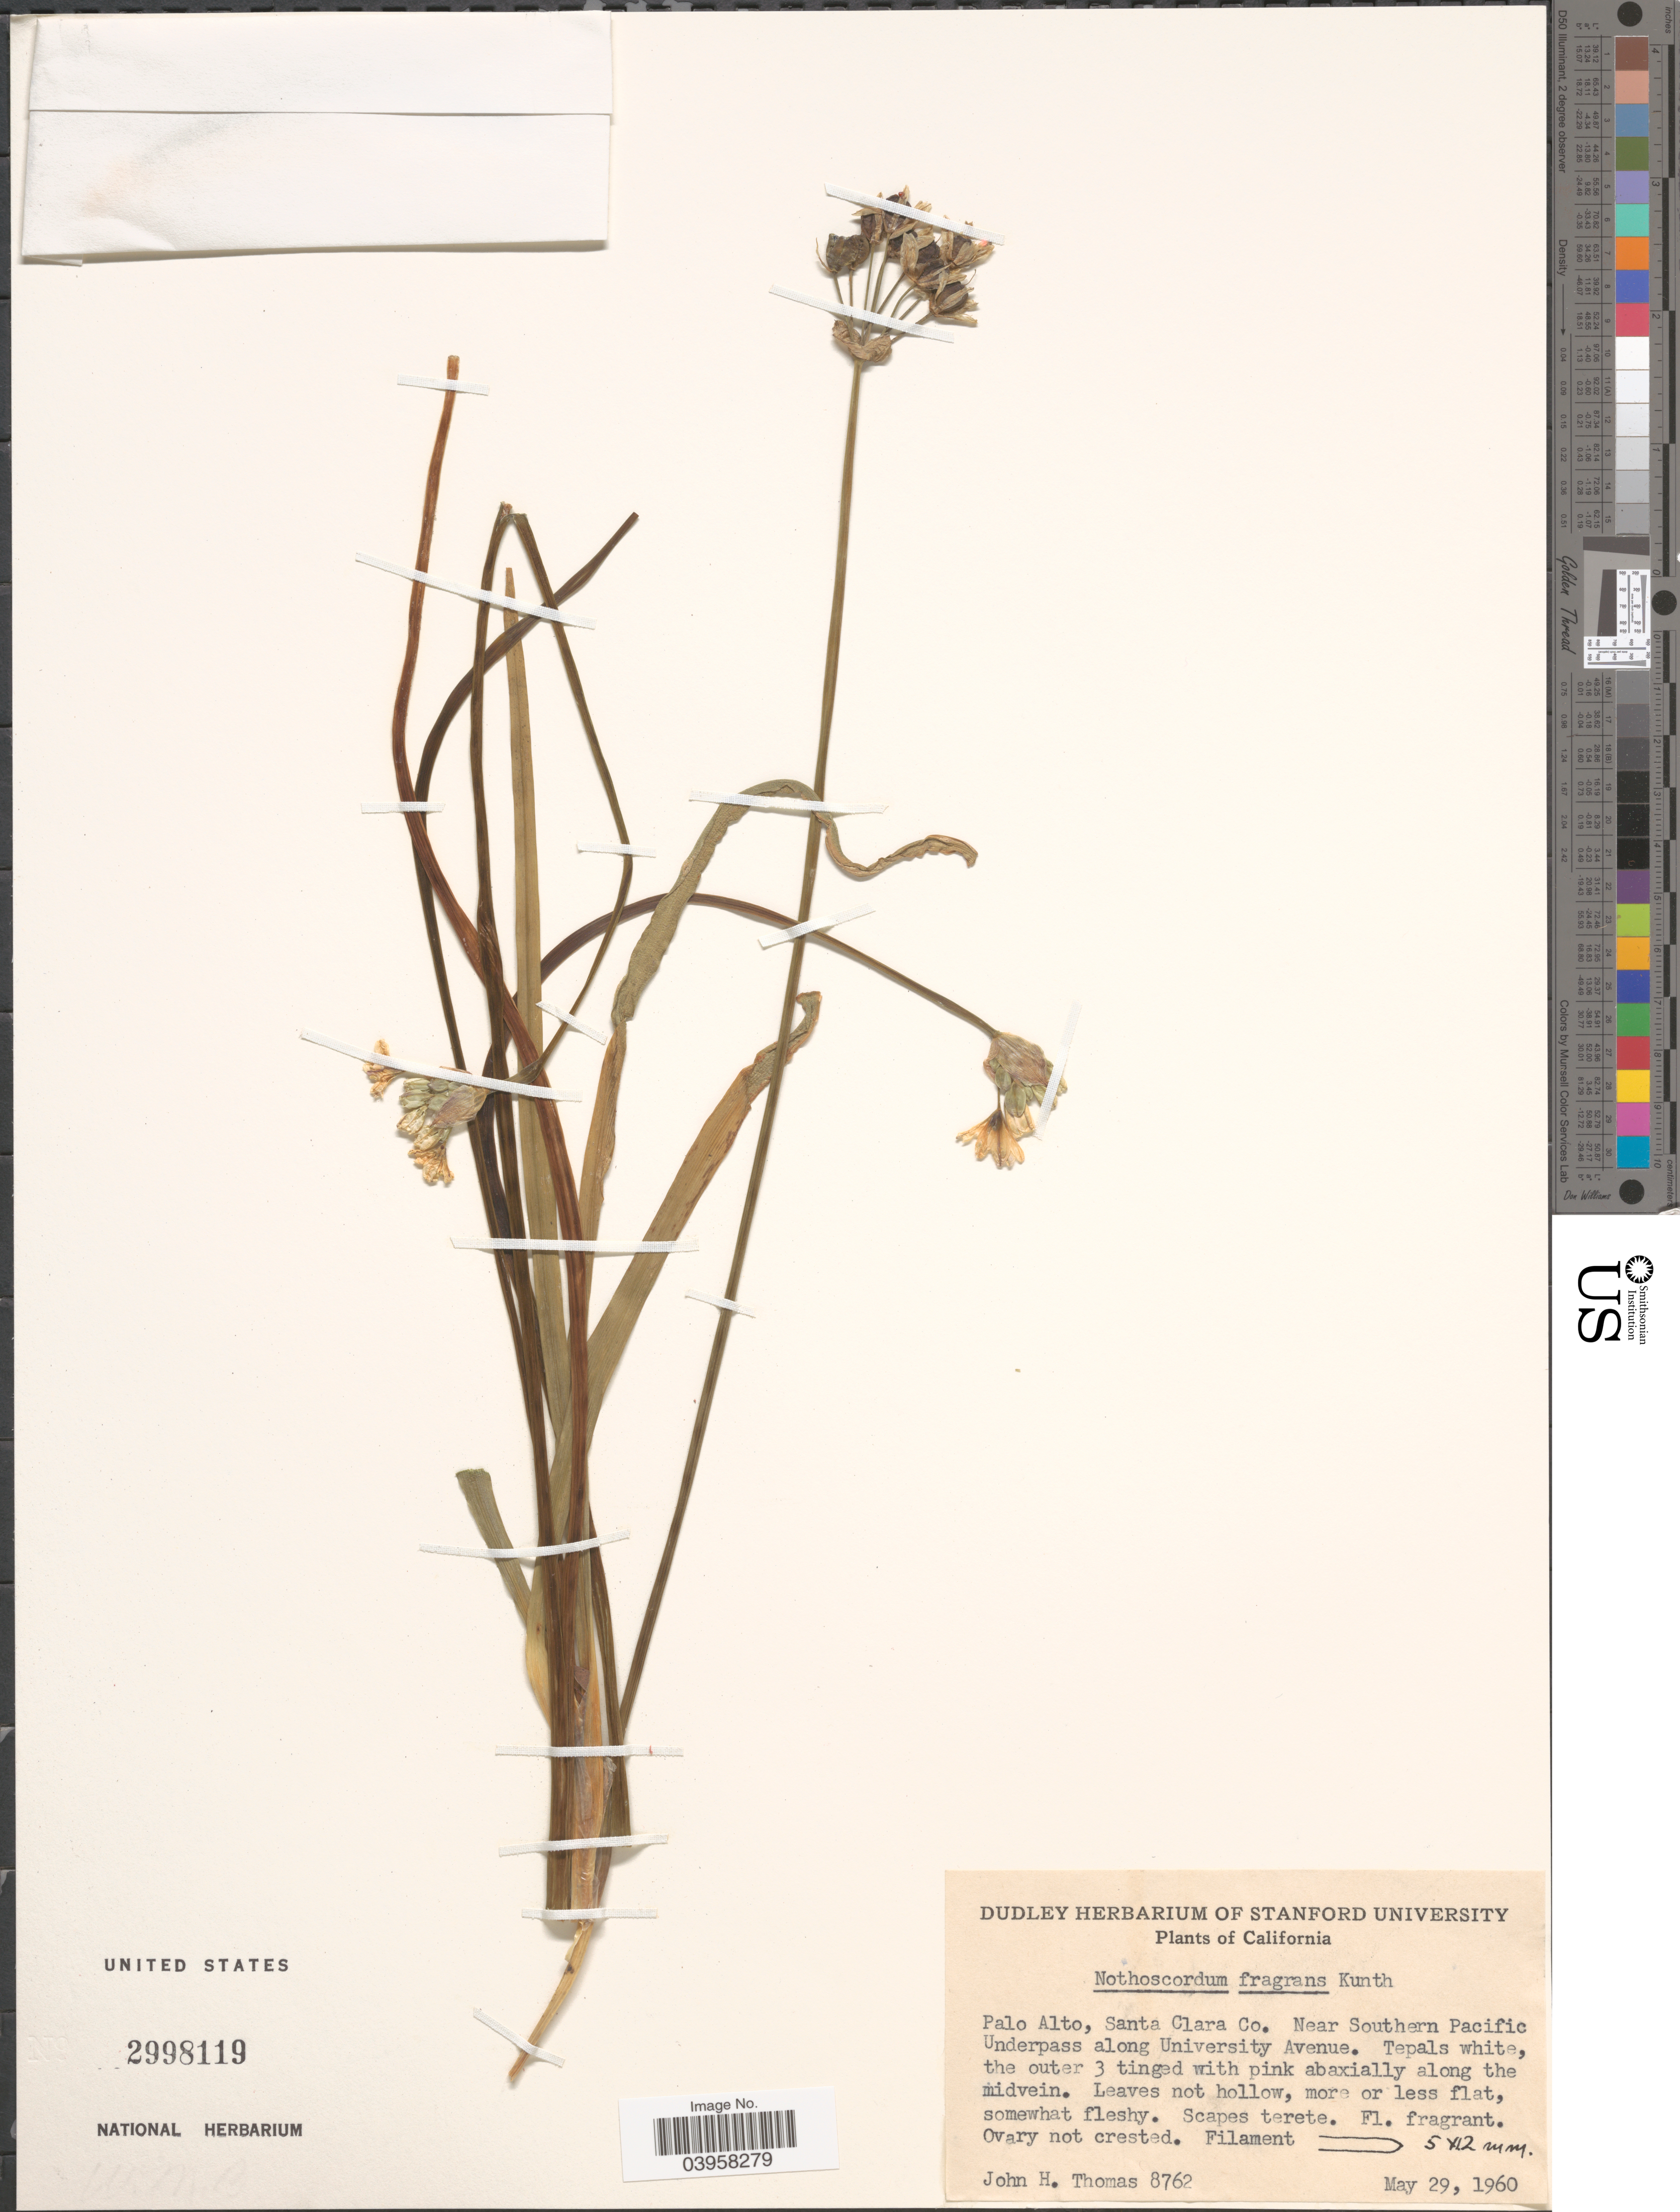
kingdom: Plantae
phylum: Tracheophyta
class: Liliopsida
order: Asparagales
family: Amaryllidaceae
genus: Nothoscordum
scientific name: Nothoscordum gracile var. gracile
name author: (Aiton) Stearn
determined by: Strong, Mark T., (BOT), Smithsonian Institution - National Museum of Natural History (UNITED STATES)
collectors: J. H. Thomas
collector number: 8762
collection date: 1960-05-29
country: United States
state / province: California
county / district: Santa Clara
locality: Palo Alto, Santa Clara Co. Near Southern Pacific Underpass along University Avenue.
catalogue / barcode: US 2998119